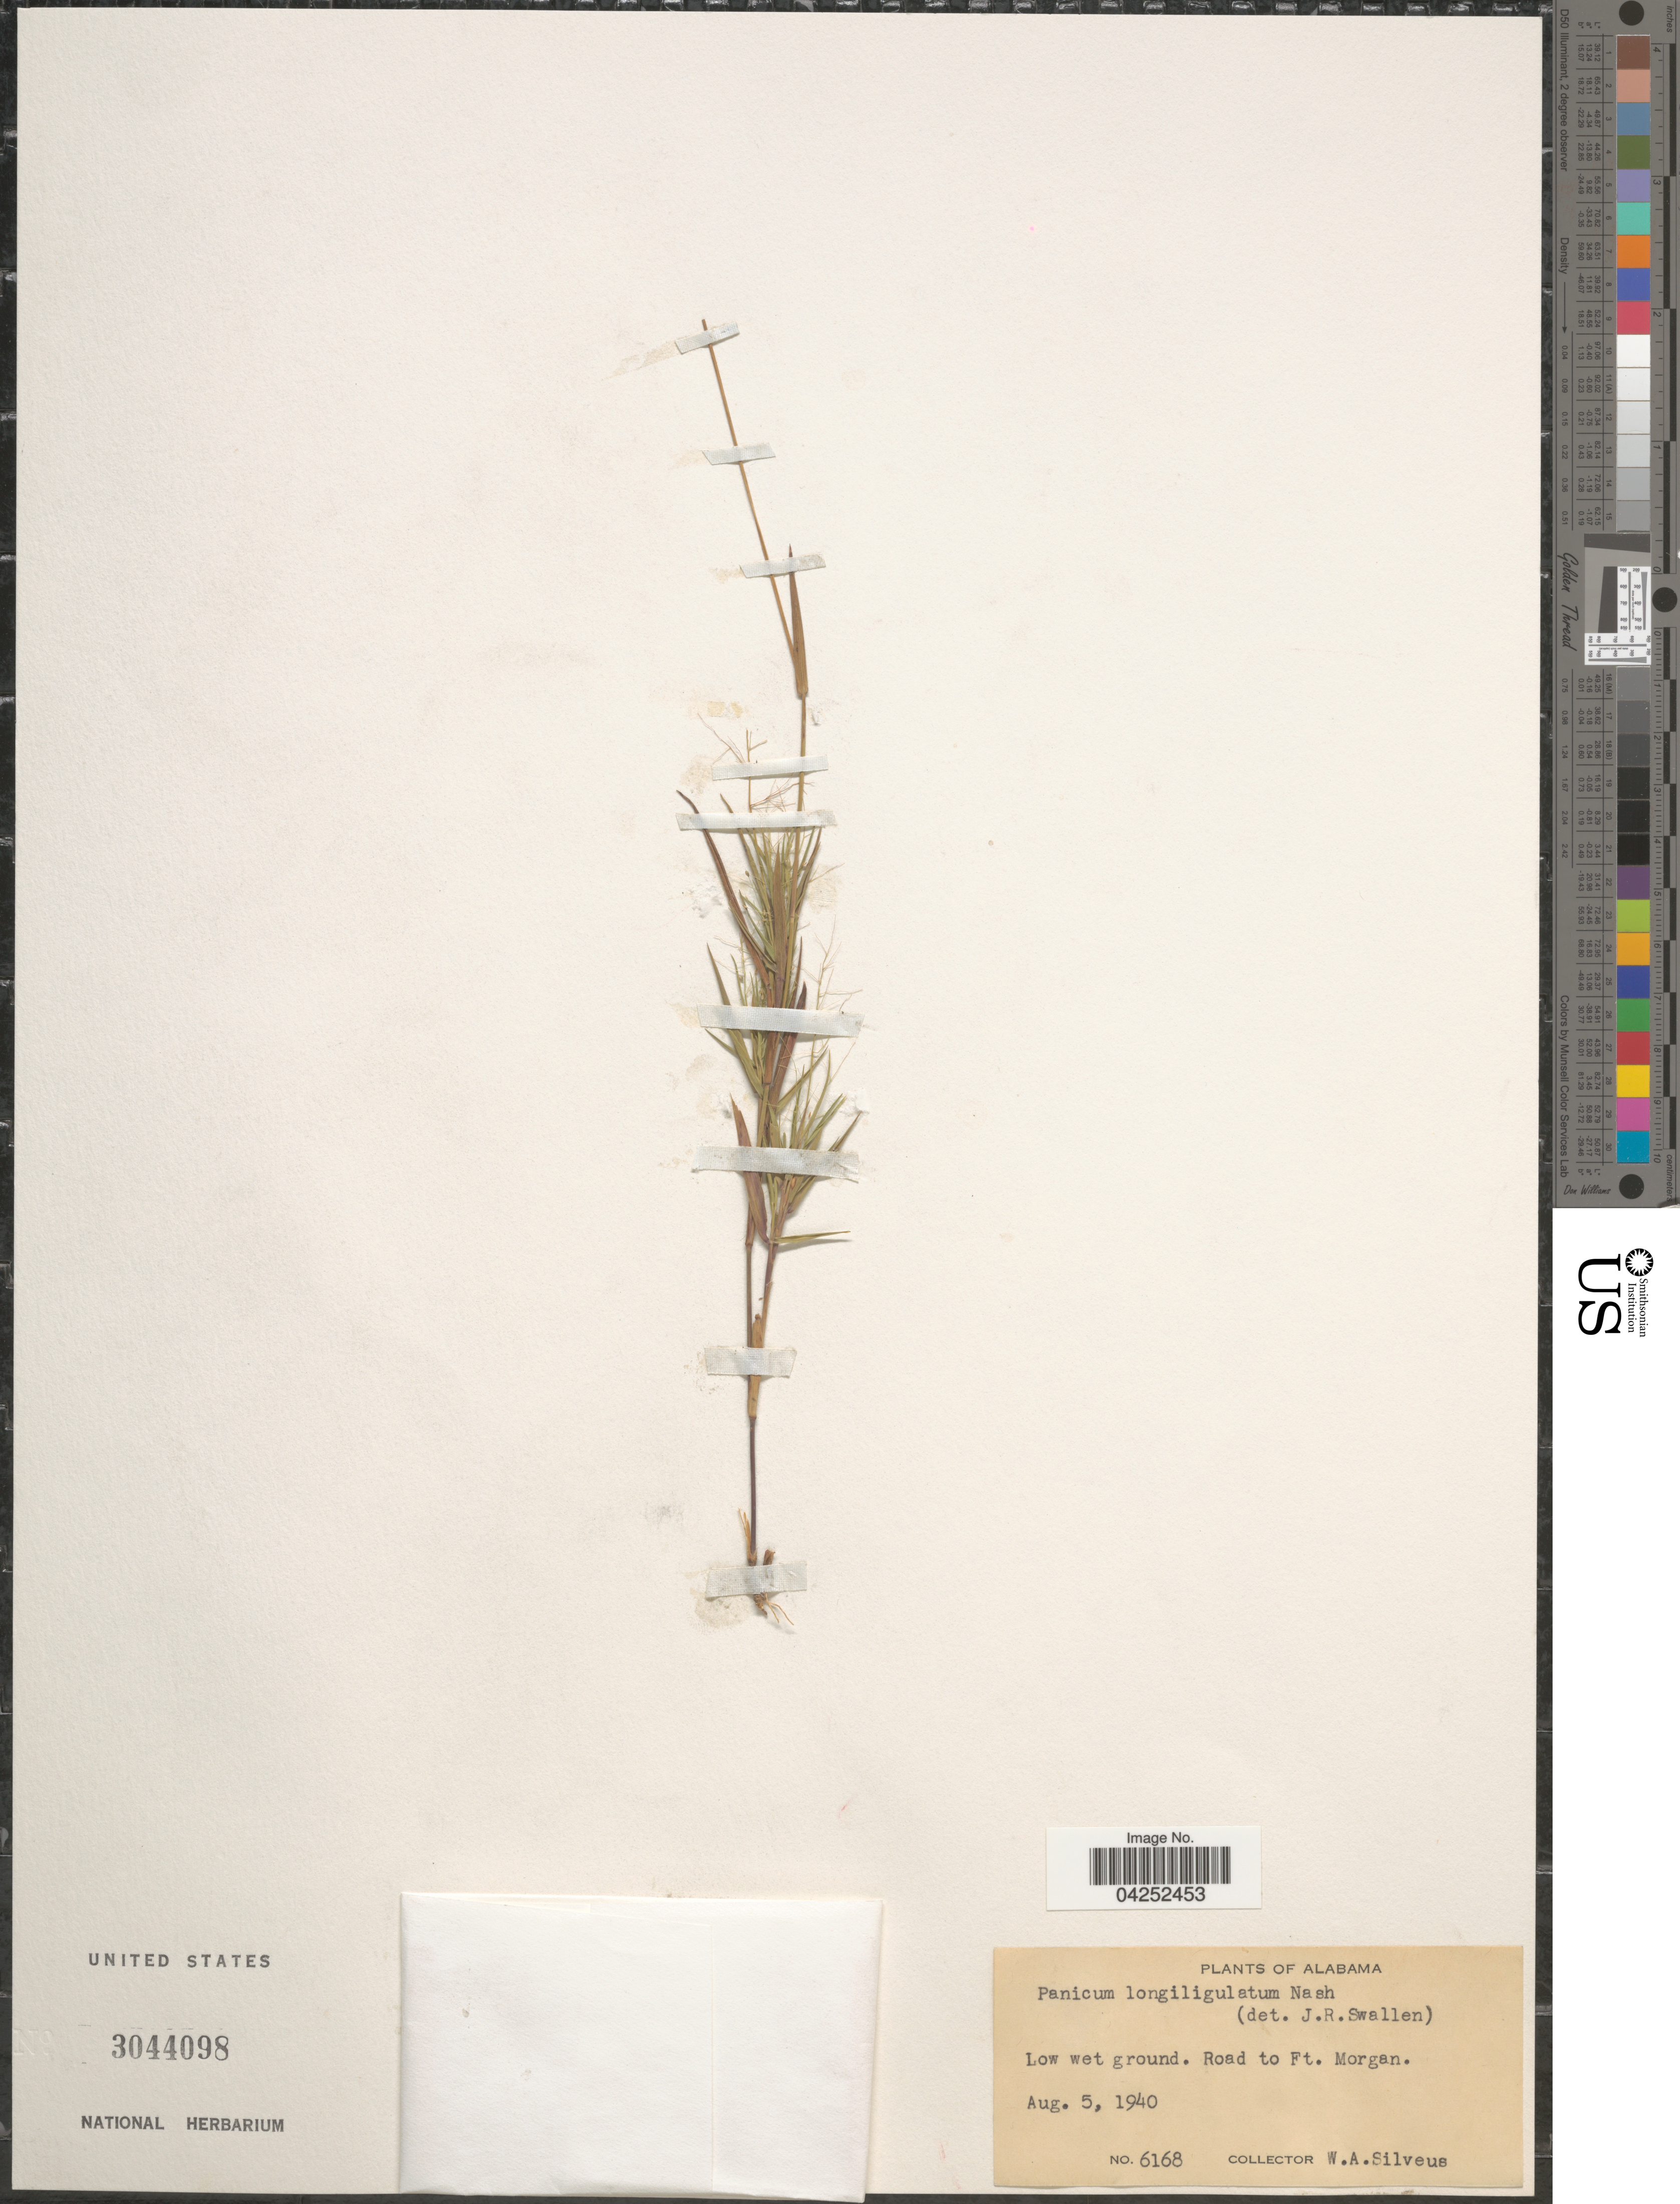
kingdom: Plantae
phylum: Tracheophyta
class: Liliopsida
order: Poales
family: Poaceae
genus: Dichanthelium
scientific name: Dichanthelium bicknellii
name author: (Nash) LeBlond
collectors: W. Silveus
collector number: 6168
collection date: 1940-08-05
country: United States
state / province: Alabama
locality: Low wet ground. Road to Ft. Morgan.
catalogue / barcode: US 3044098